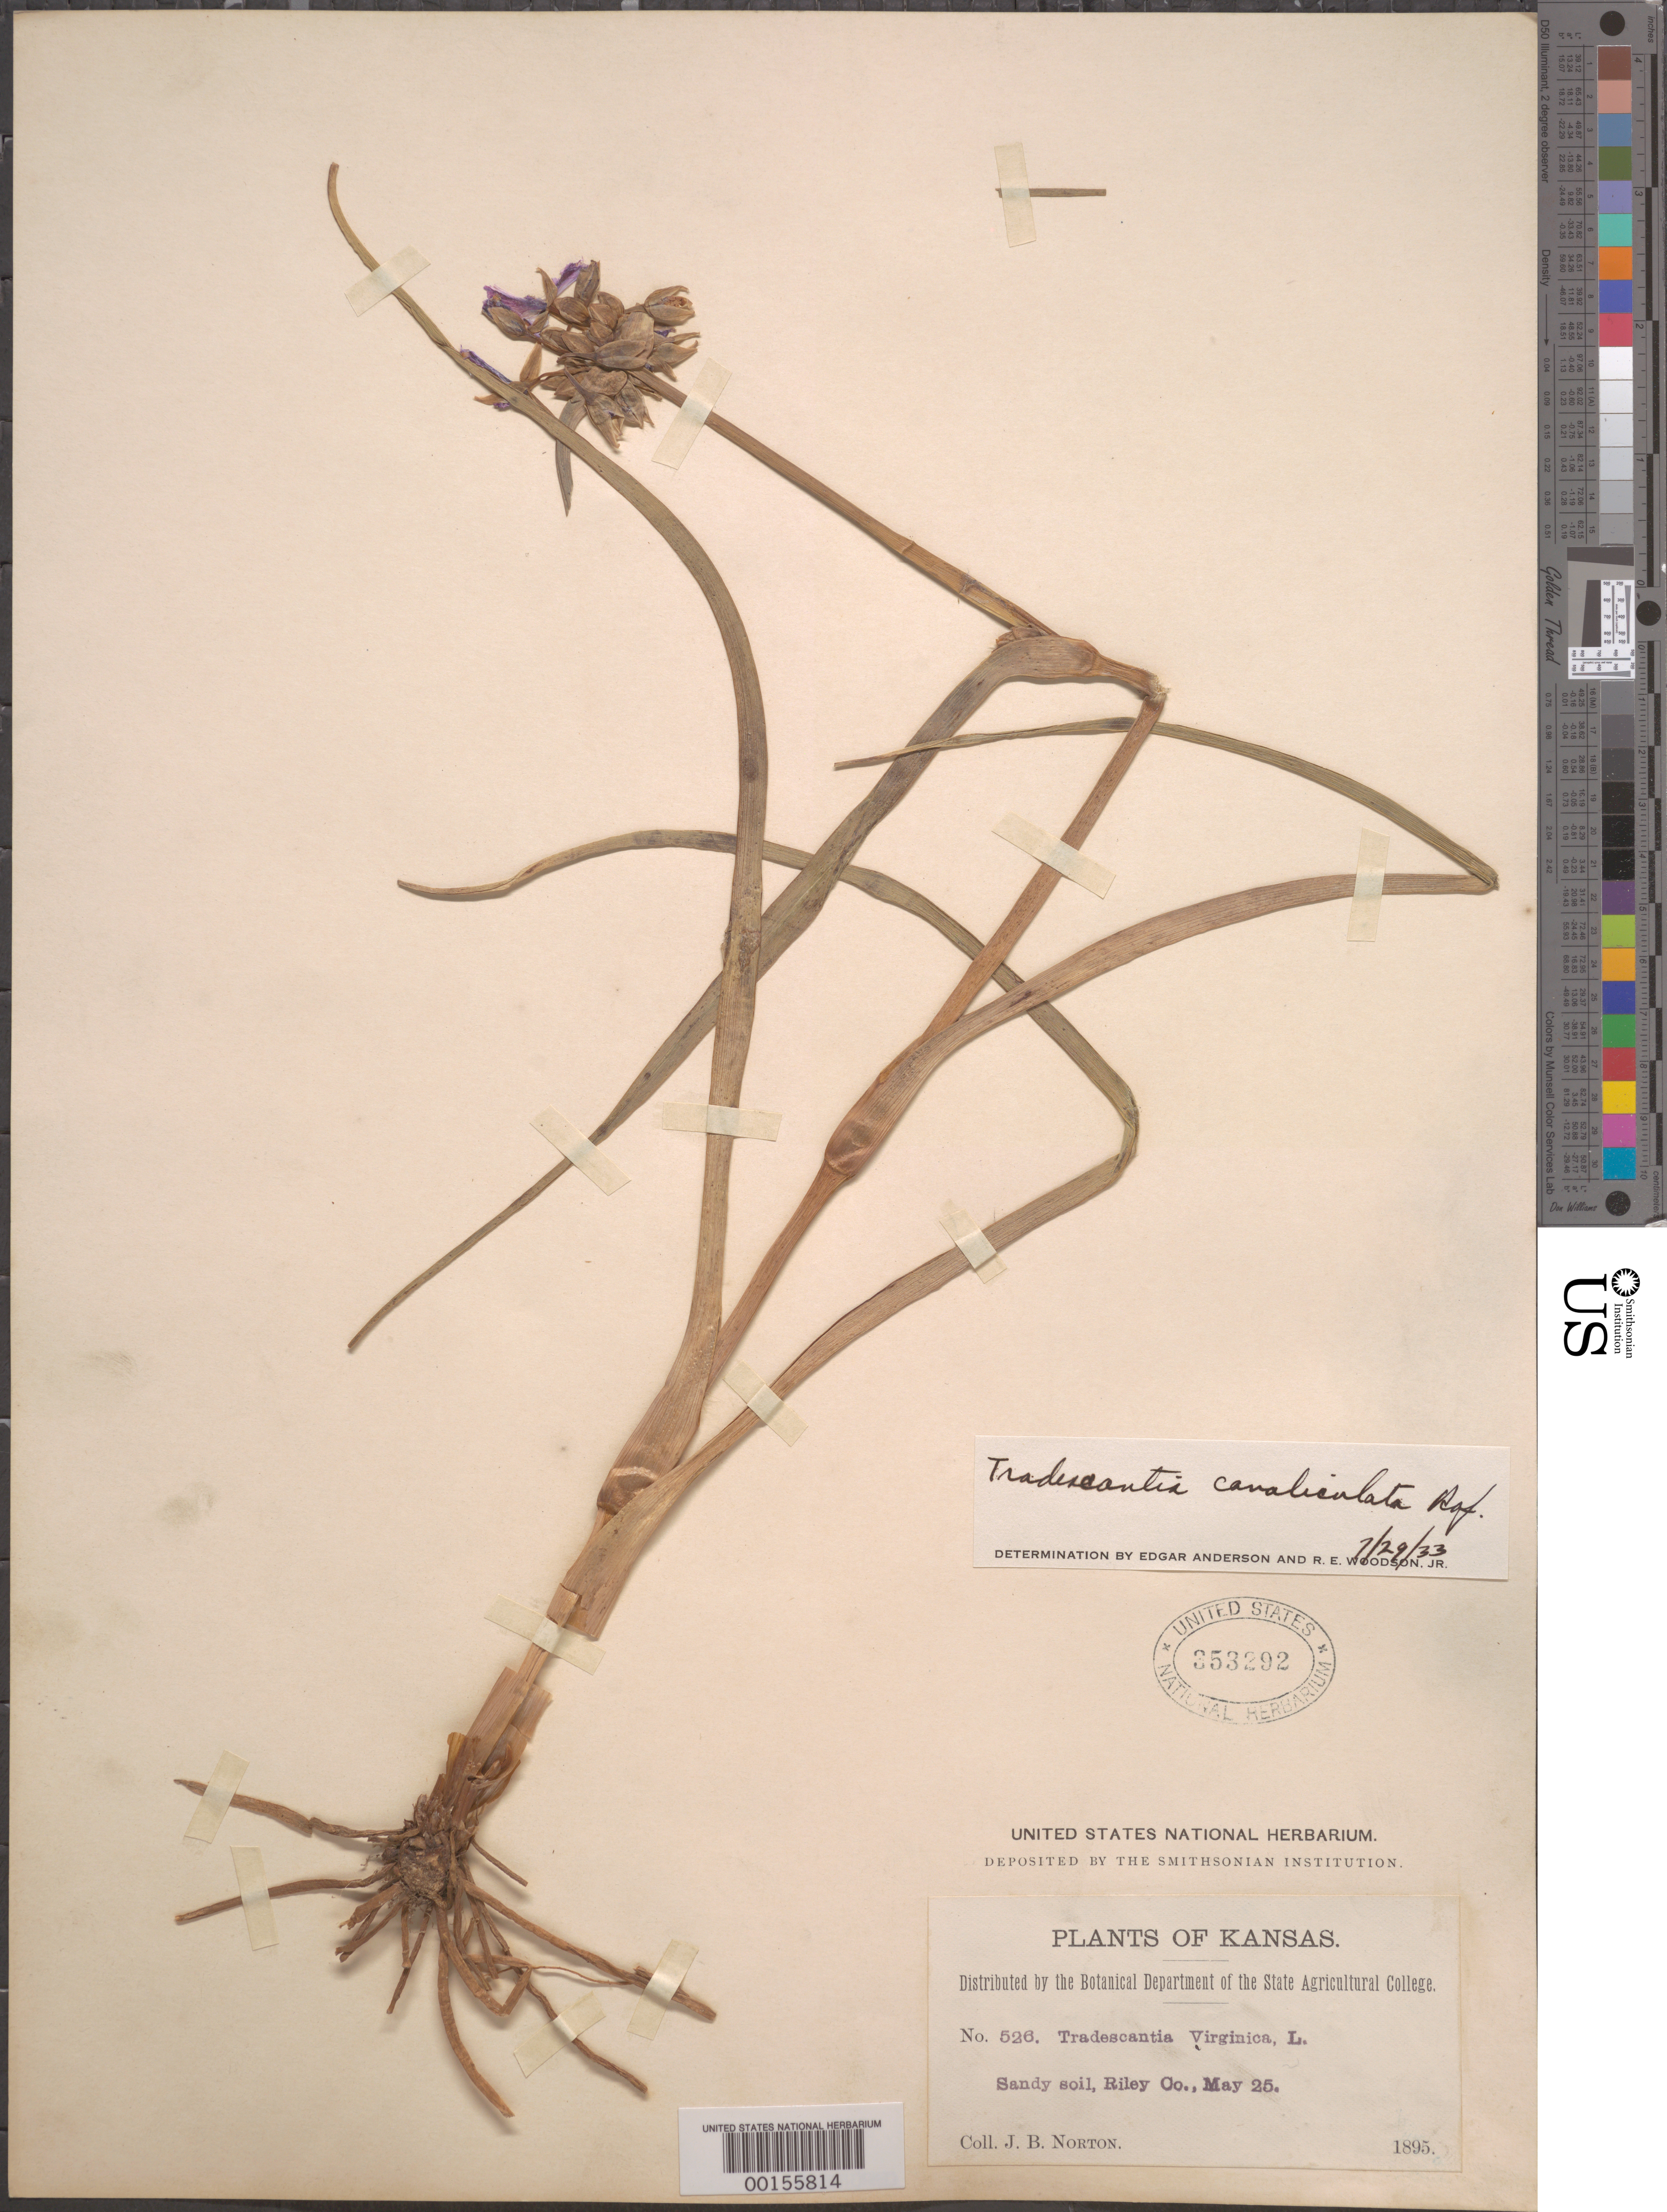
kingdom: Plantae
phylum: Tracheophyta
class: Liliopsida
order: Commelinales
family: Commelinaceae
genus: Tradescantia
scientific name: Tradescantia ohiensis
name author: Raf.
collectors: J. Norton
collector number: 526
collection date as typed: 1895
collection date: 1895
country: United States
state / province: Kansas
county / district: Riley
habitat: Sandy soil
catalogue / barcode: US 353292